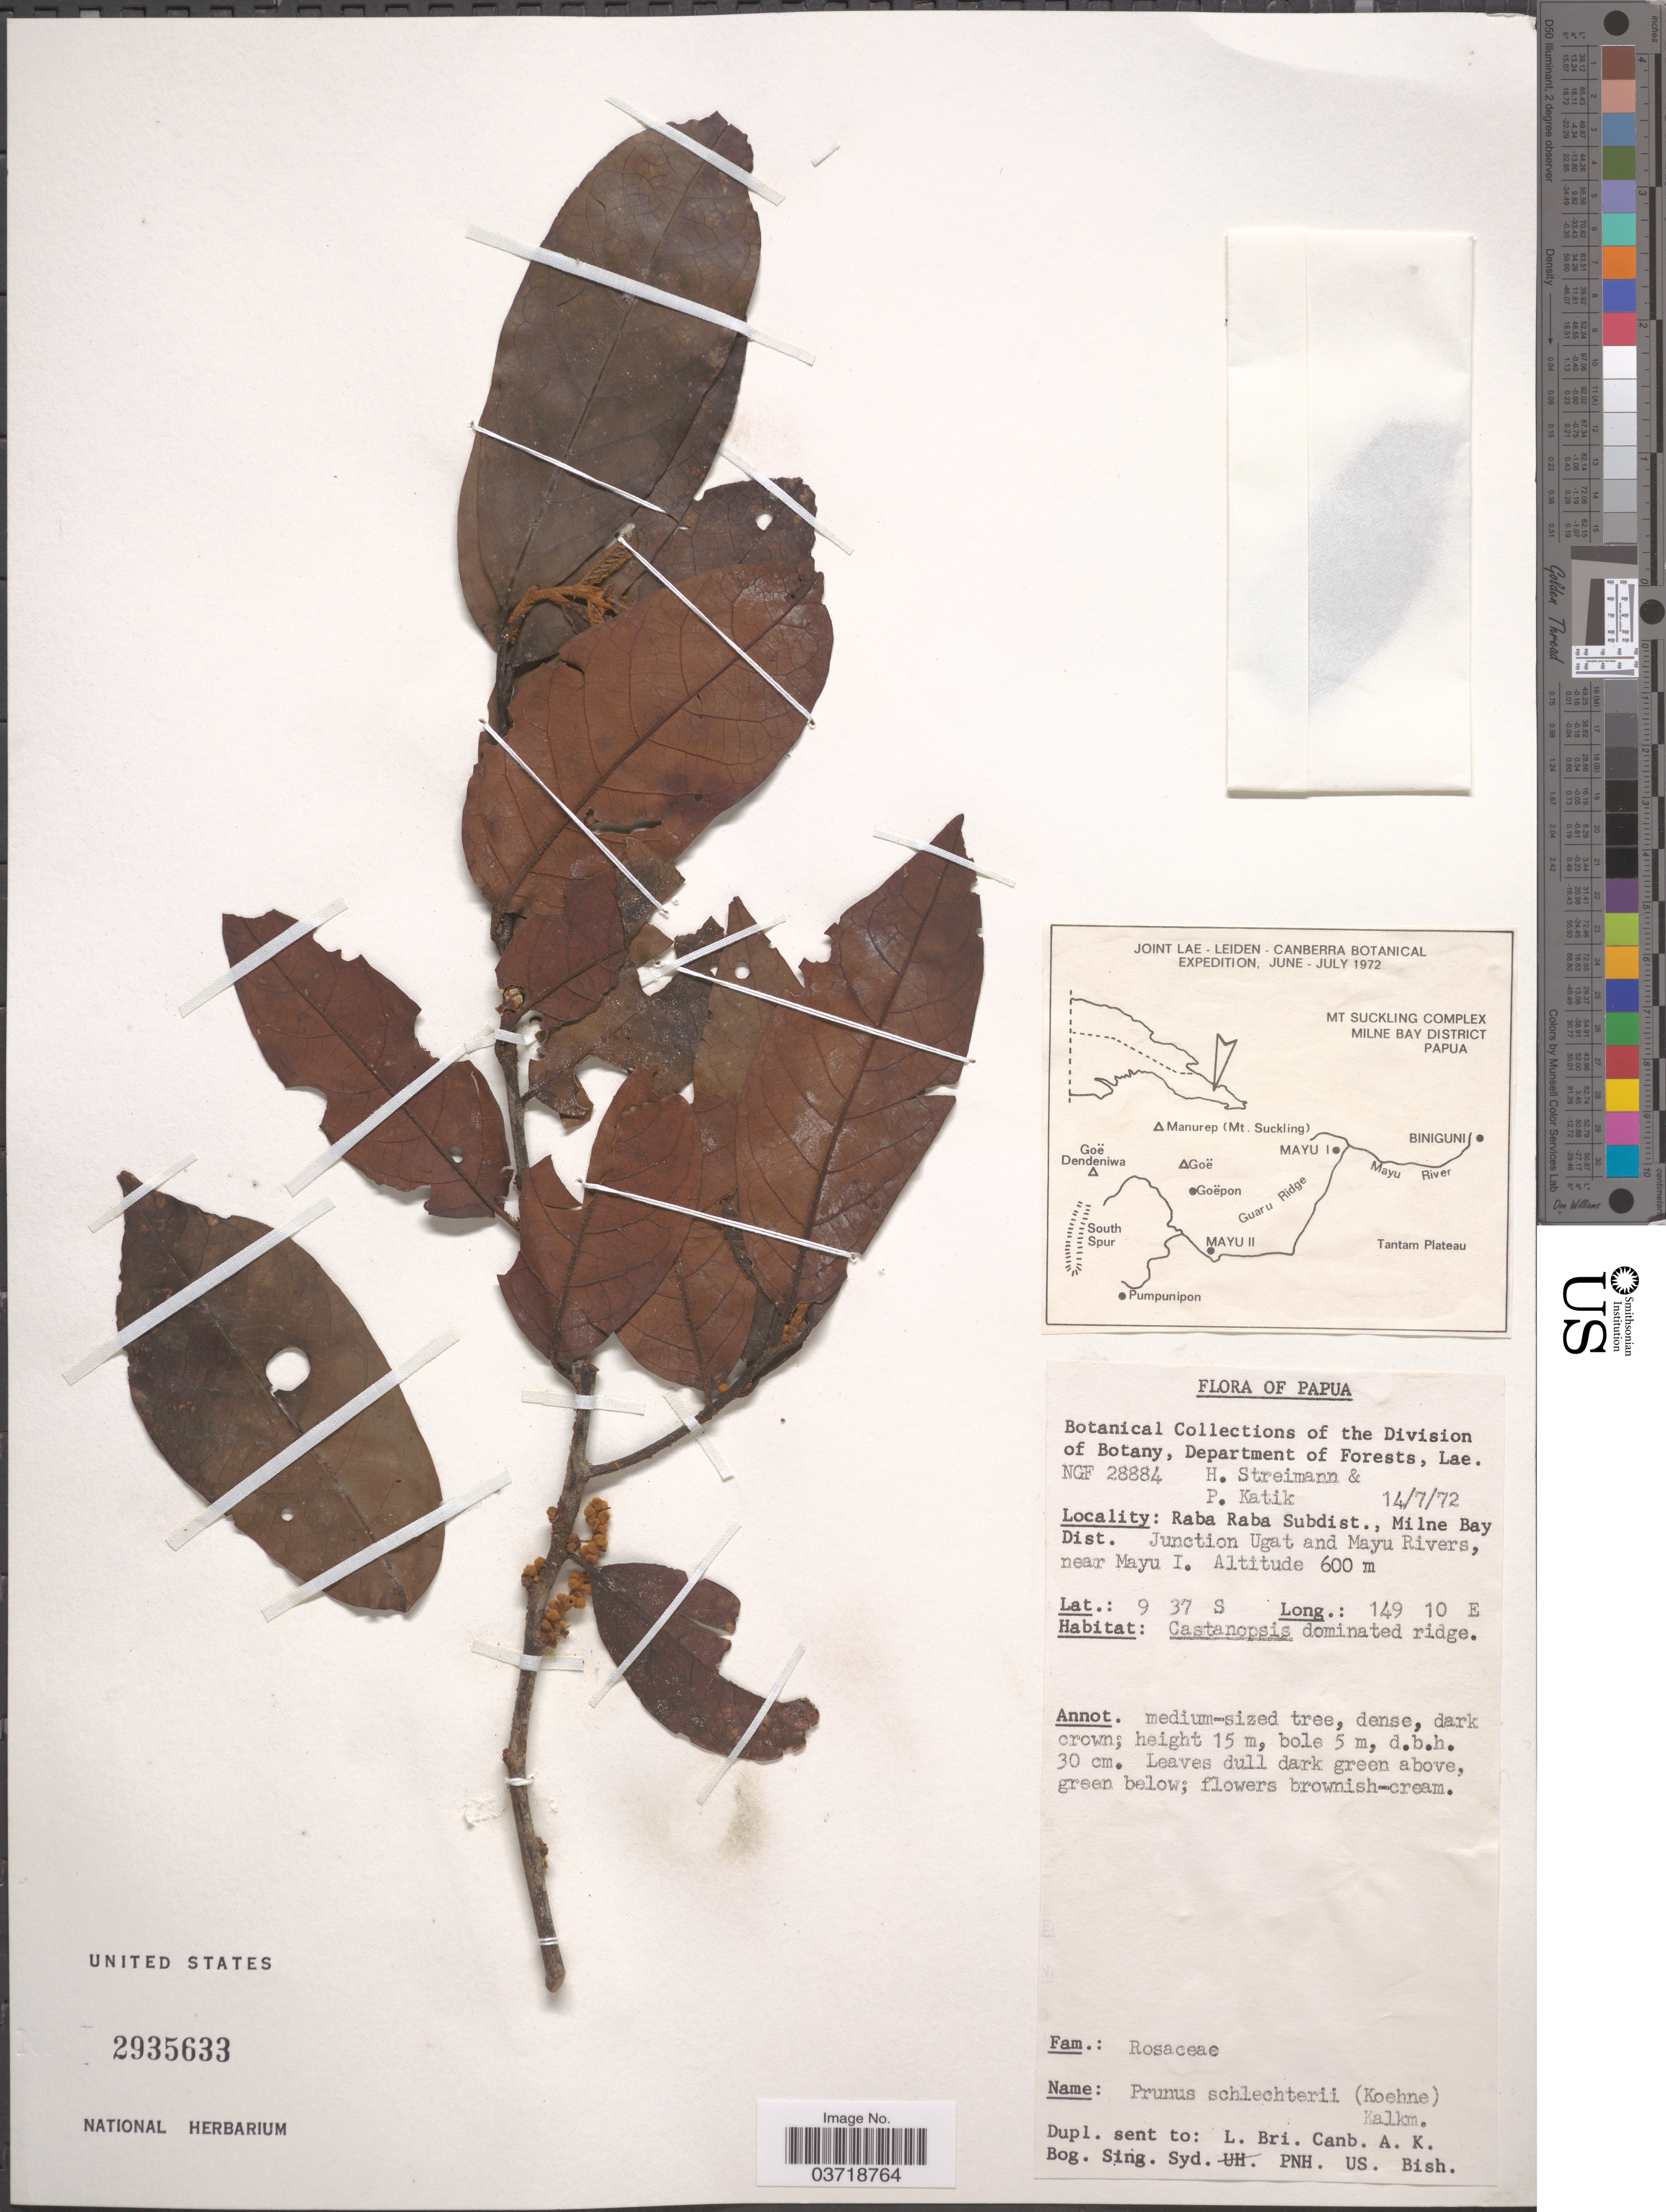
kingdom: Plantae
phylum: Tracheophyta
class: Magnoliopsida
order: Rosales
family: Rosaceae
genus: Prunus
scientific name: Prunus schlechteri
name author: (Koehne) Kalkman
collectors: H. Streimann & P. Katik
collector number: NGF 28884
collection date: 1972-07-14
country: Papua New Guinea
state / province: Milne Bay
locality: Papua. Raba Raba Subdist., Milne Bay Dist. Junction Ugat and Mayu Rivers, near Mayu I.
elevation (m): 600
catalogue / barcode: US 2935633